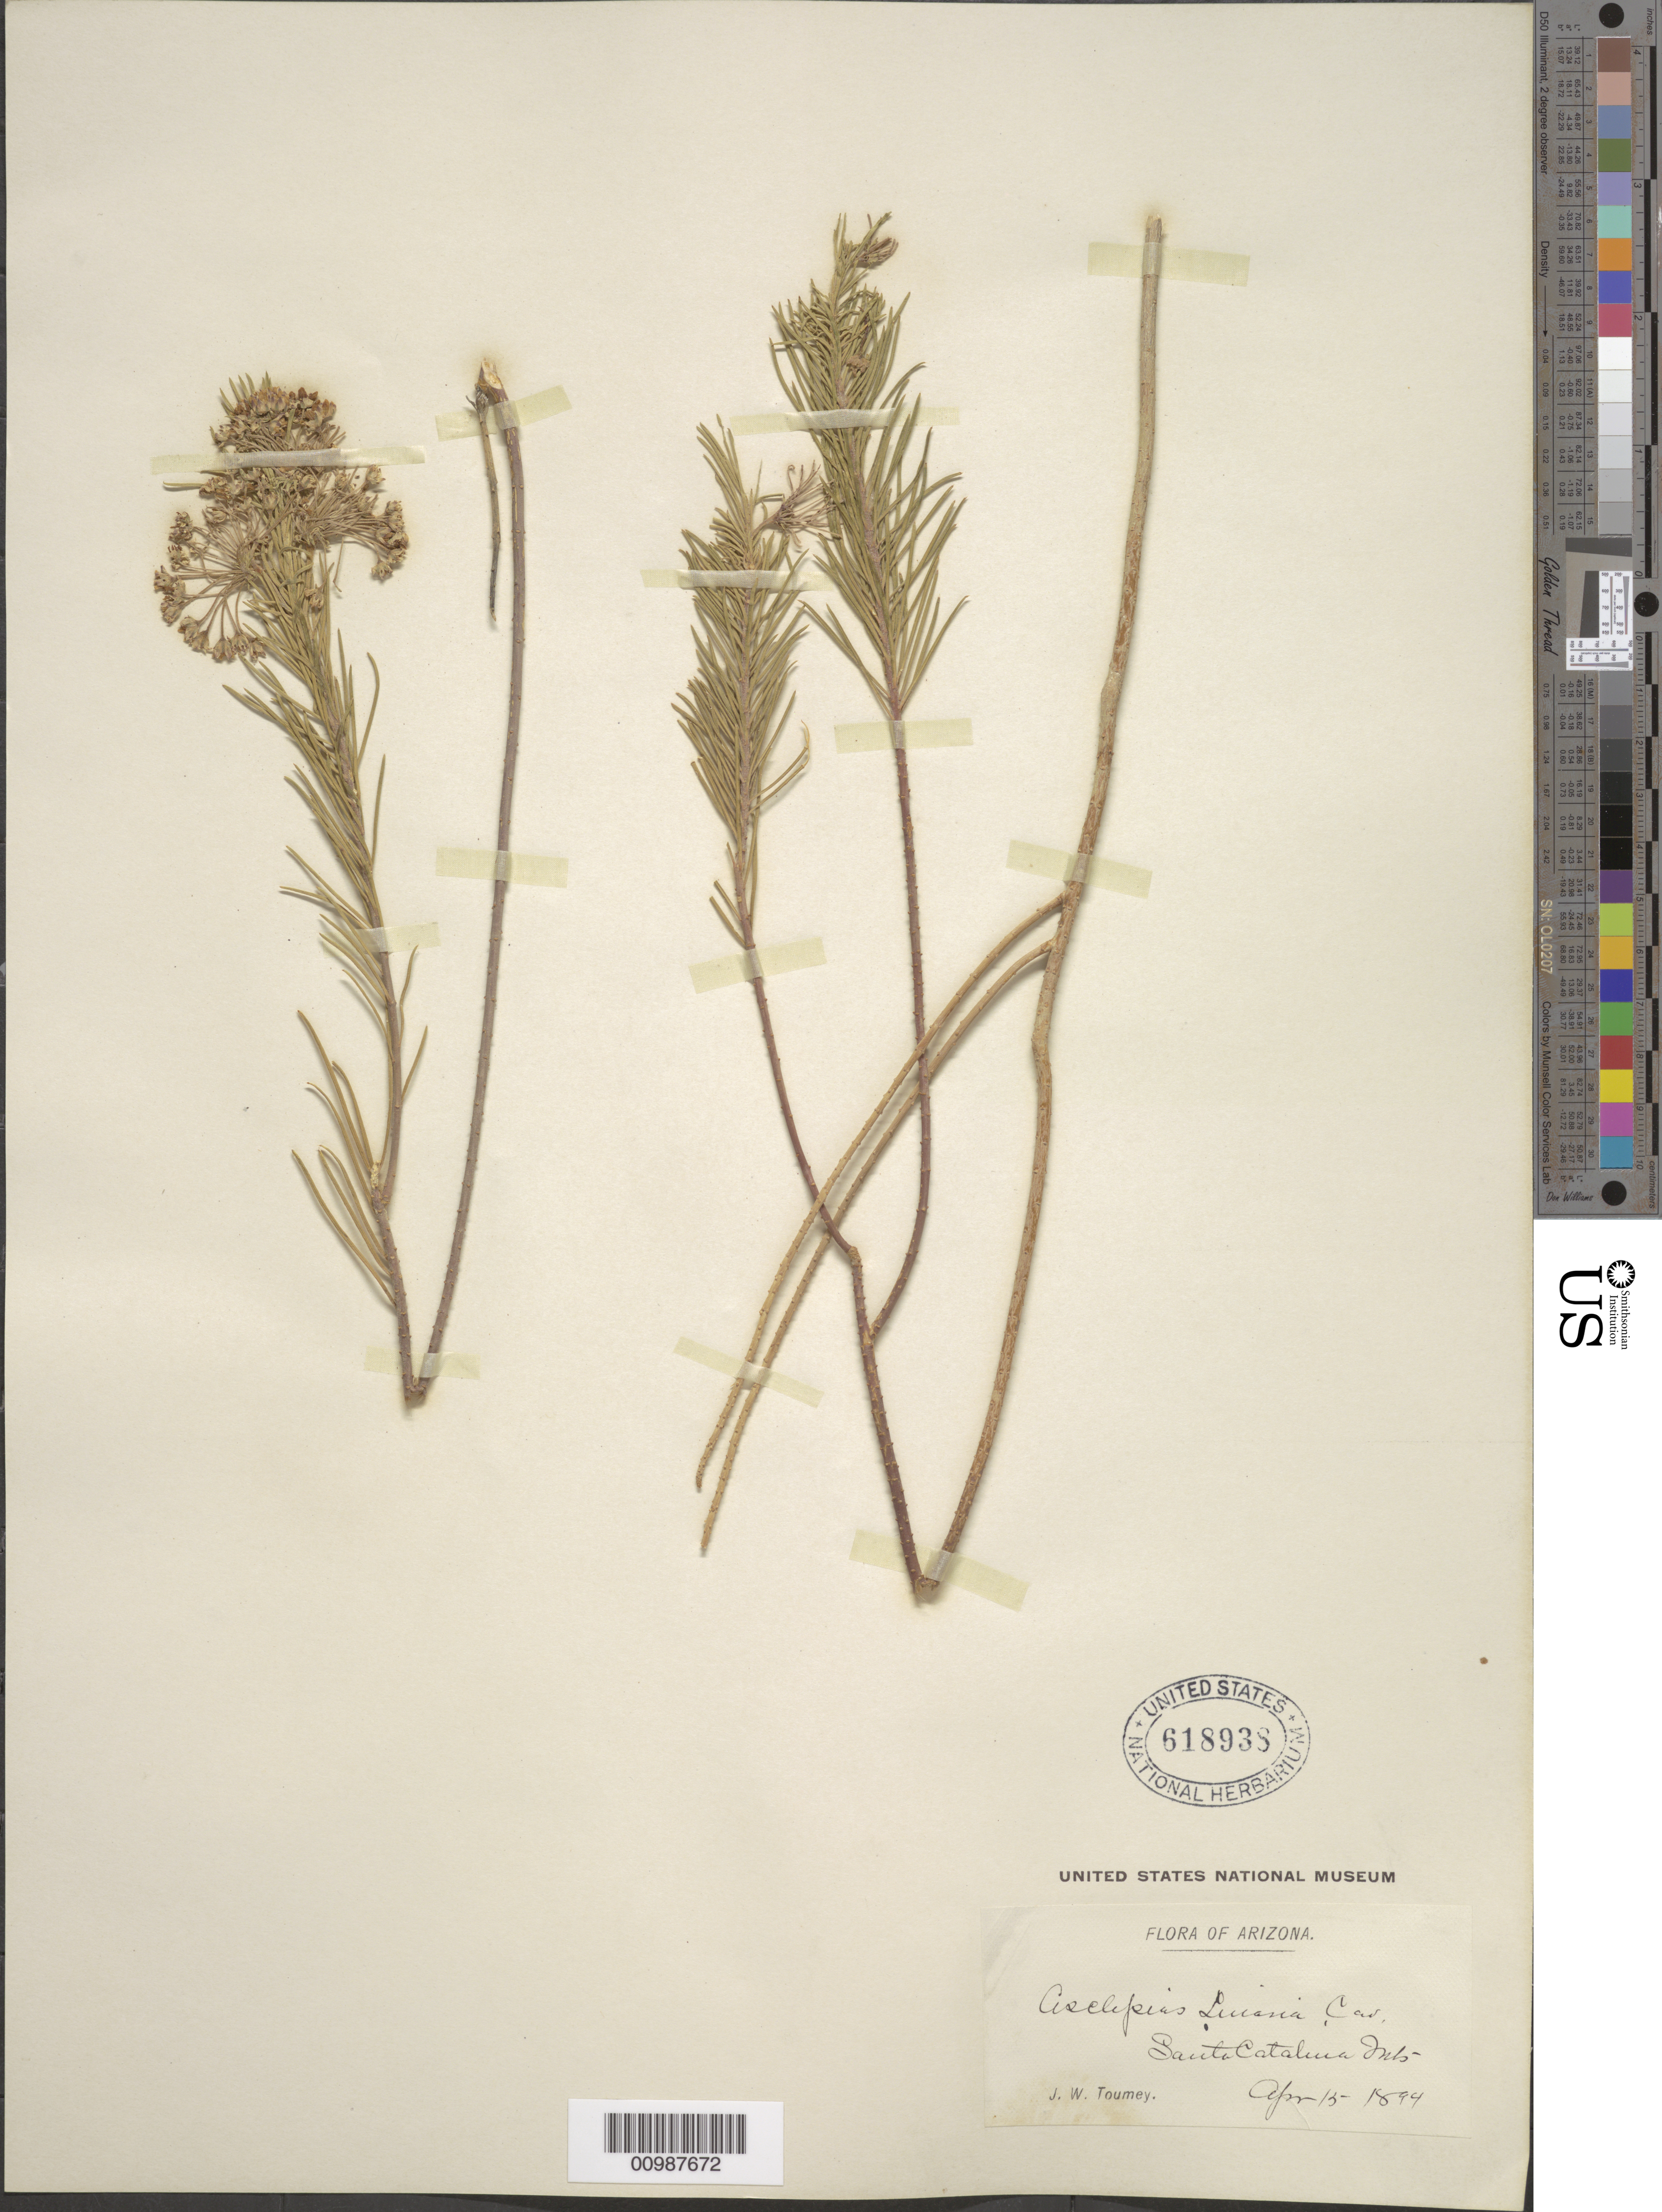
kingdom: Plantae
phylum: Tracheophyta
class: Magnoliopsida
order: Gentianales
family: Apocynaceae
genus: Asclepias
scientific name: Asclepias linaria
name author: Cav.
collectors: J. W. Toumey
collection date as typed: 15 Apr 1894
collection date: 1894-04-15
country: United States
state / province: Arizona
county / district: Pima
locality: Santa Catalina Mountains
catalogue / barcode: US 61893